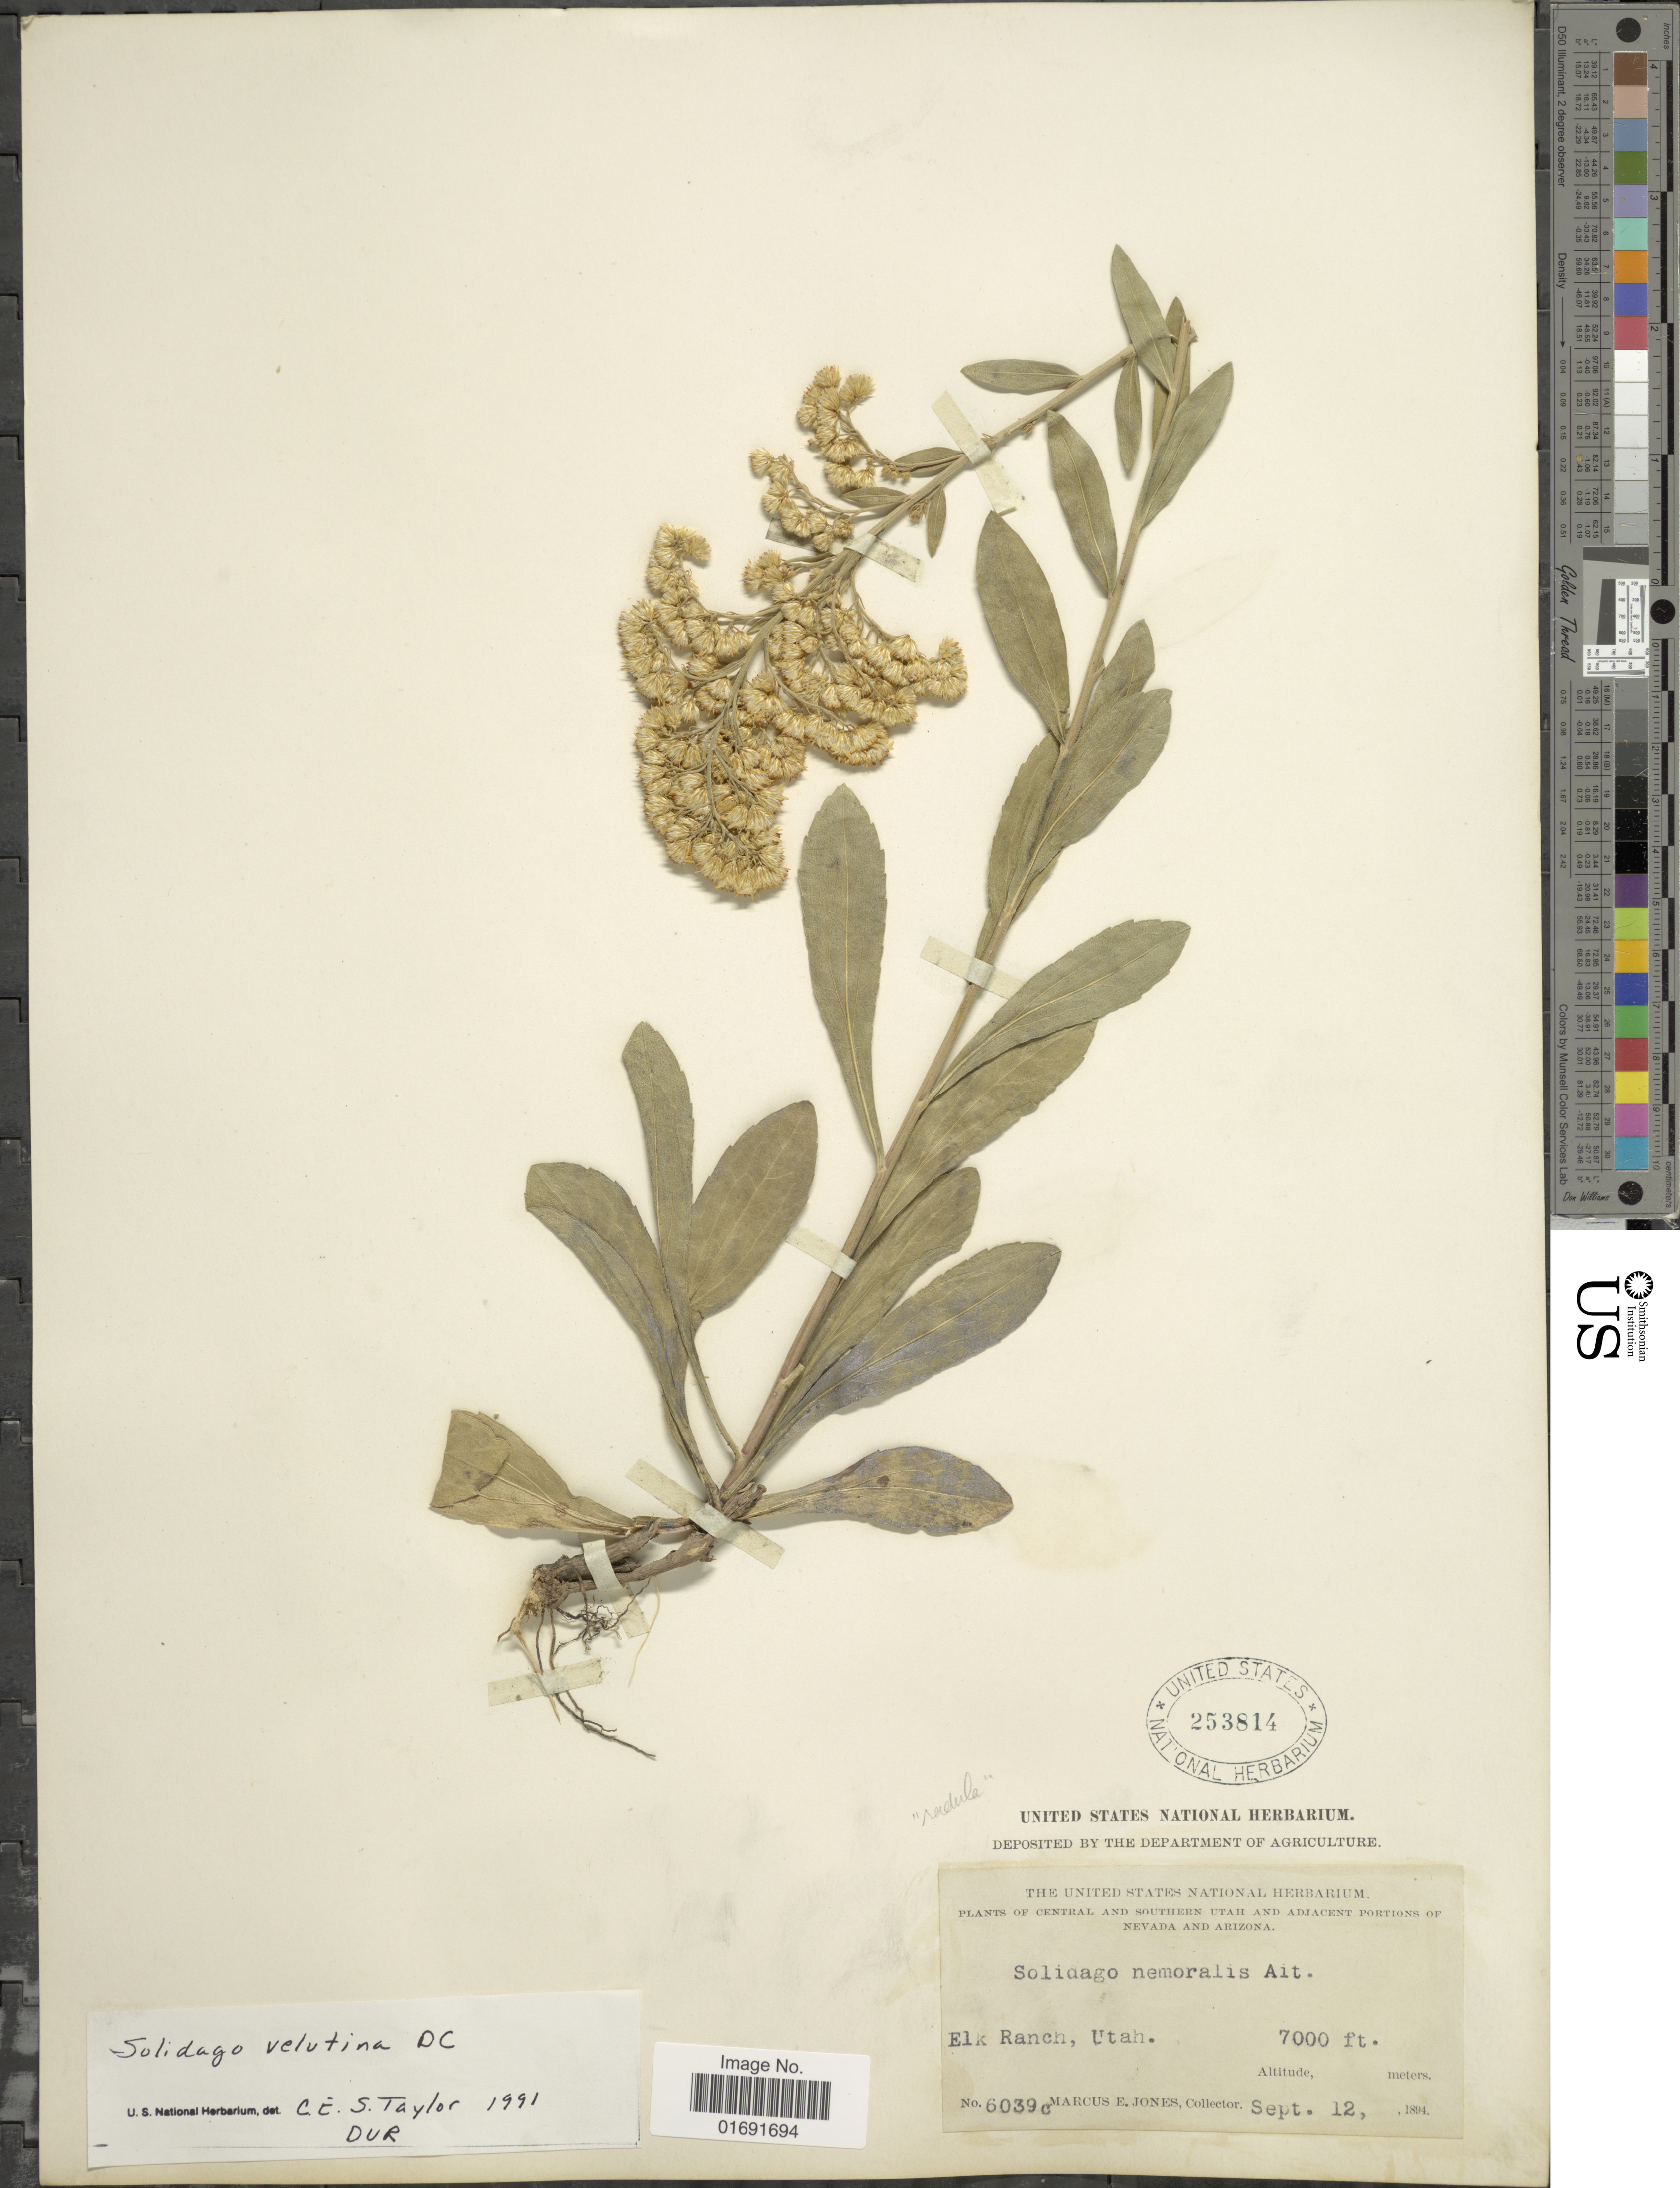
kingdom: Plantae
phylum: Tracheophyta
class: Magnoliopsida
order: Asterales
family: Asteraceae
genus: Solidago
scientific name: Solidago velutina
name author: DC.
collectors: M. E. Jones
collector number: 6039c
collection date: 1894-09-12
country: United States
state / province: Utah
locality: Elk Ranch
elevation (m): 2134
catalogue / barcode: US 253814